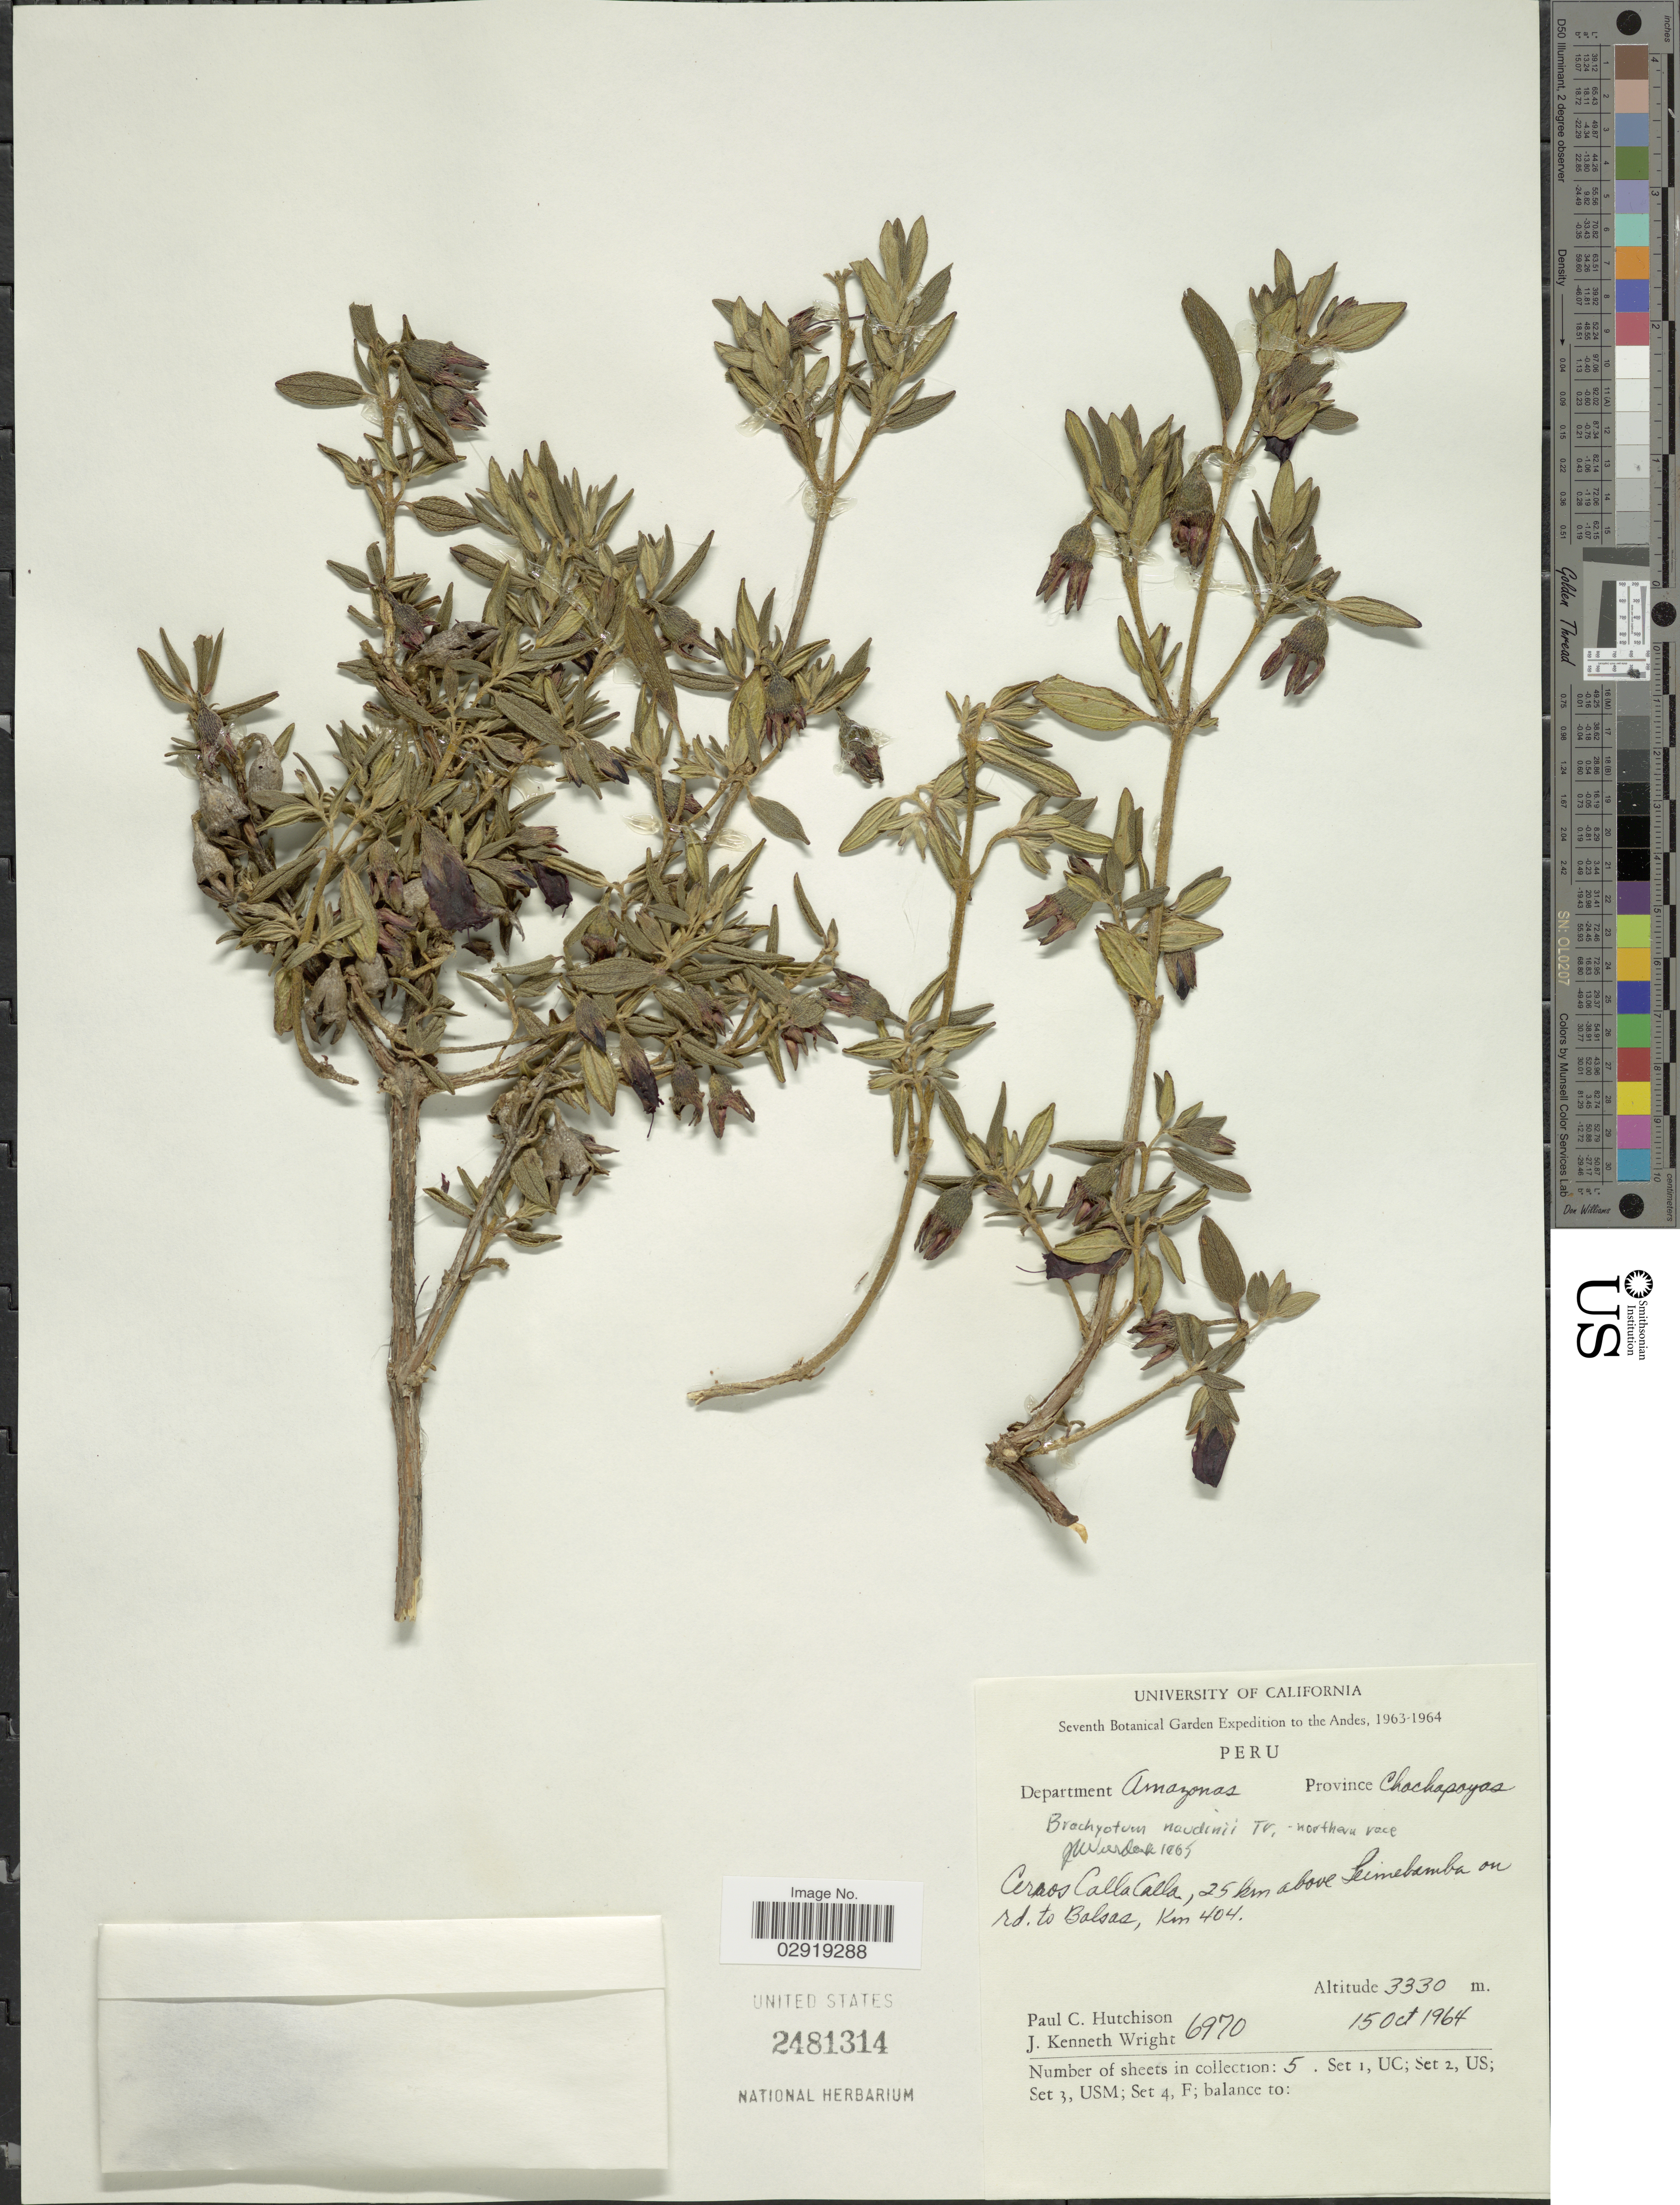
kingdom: Plantae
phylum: Tracheophyta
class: Magnoliopsida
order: Myrtales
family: Melastomataceae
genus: Brachyotum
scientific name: Brachyotum naudinii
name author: Triana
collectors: P. C. Hutchison & J. K. Wright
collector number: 6970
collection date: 1964-10-15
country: Peru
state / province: Amazonas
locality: Andes. Department Amazonas Province Chachapoyas. Cerros Calla Calla, 25 km above Leimebamba on rd. to Balsas, Km 404.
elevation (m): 3330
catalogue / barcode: US 2481314